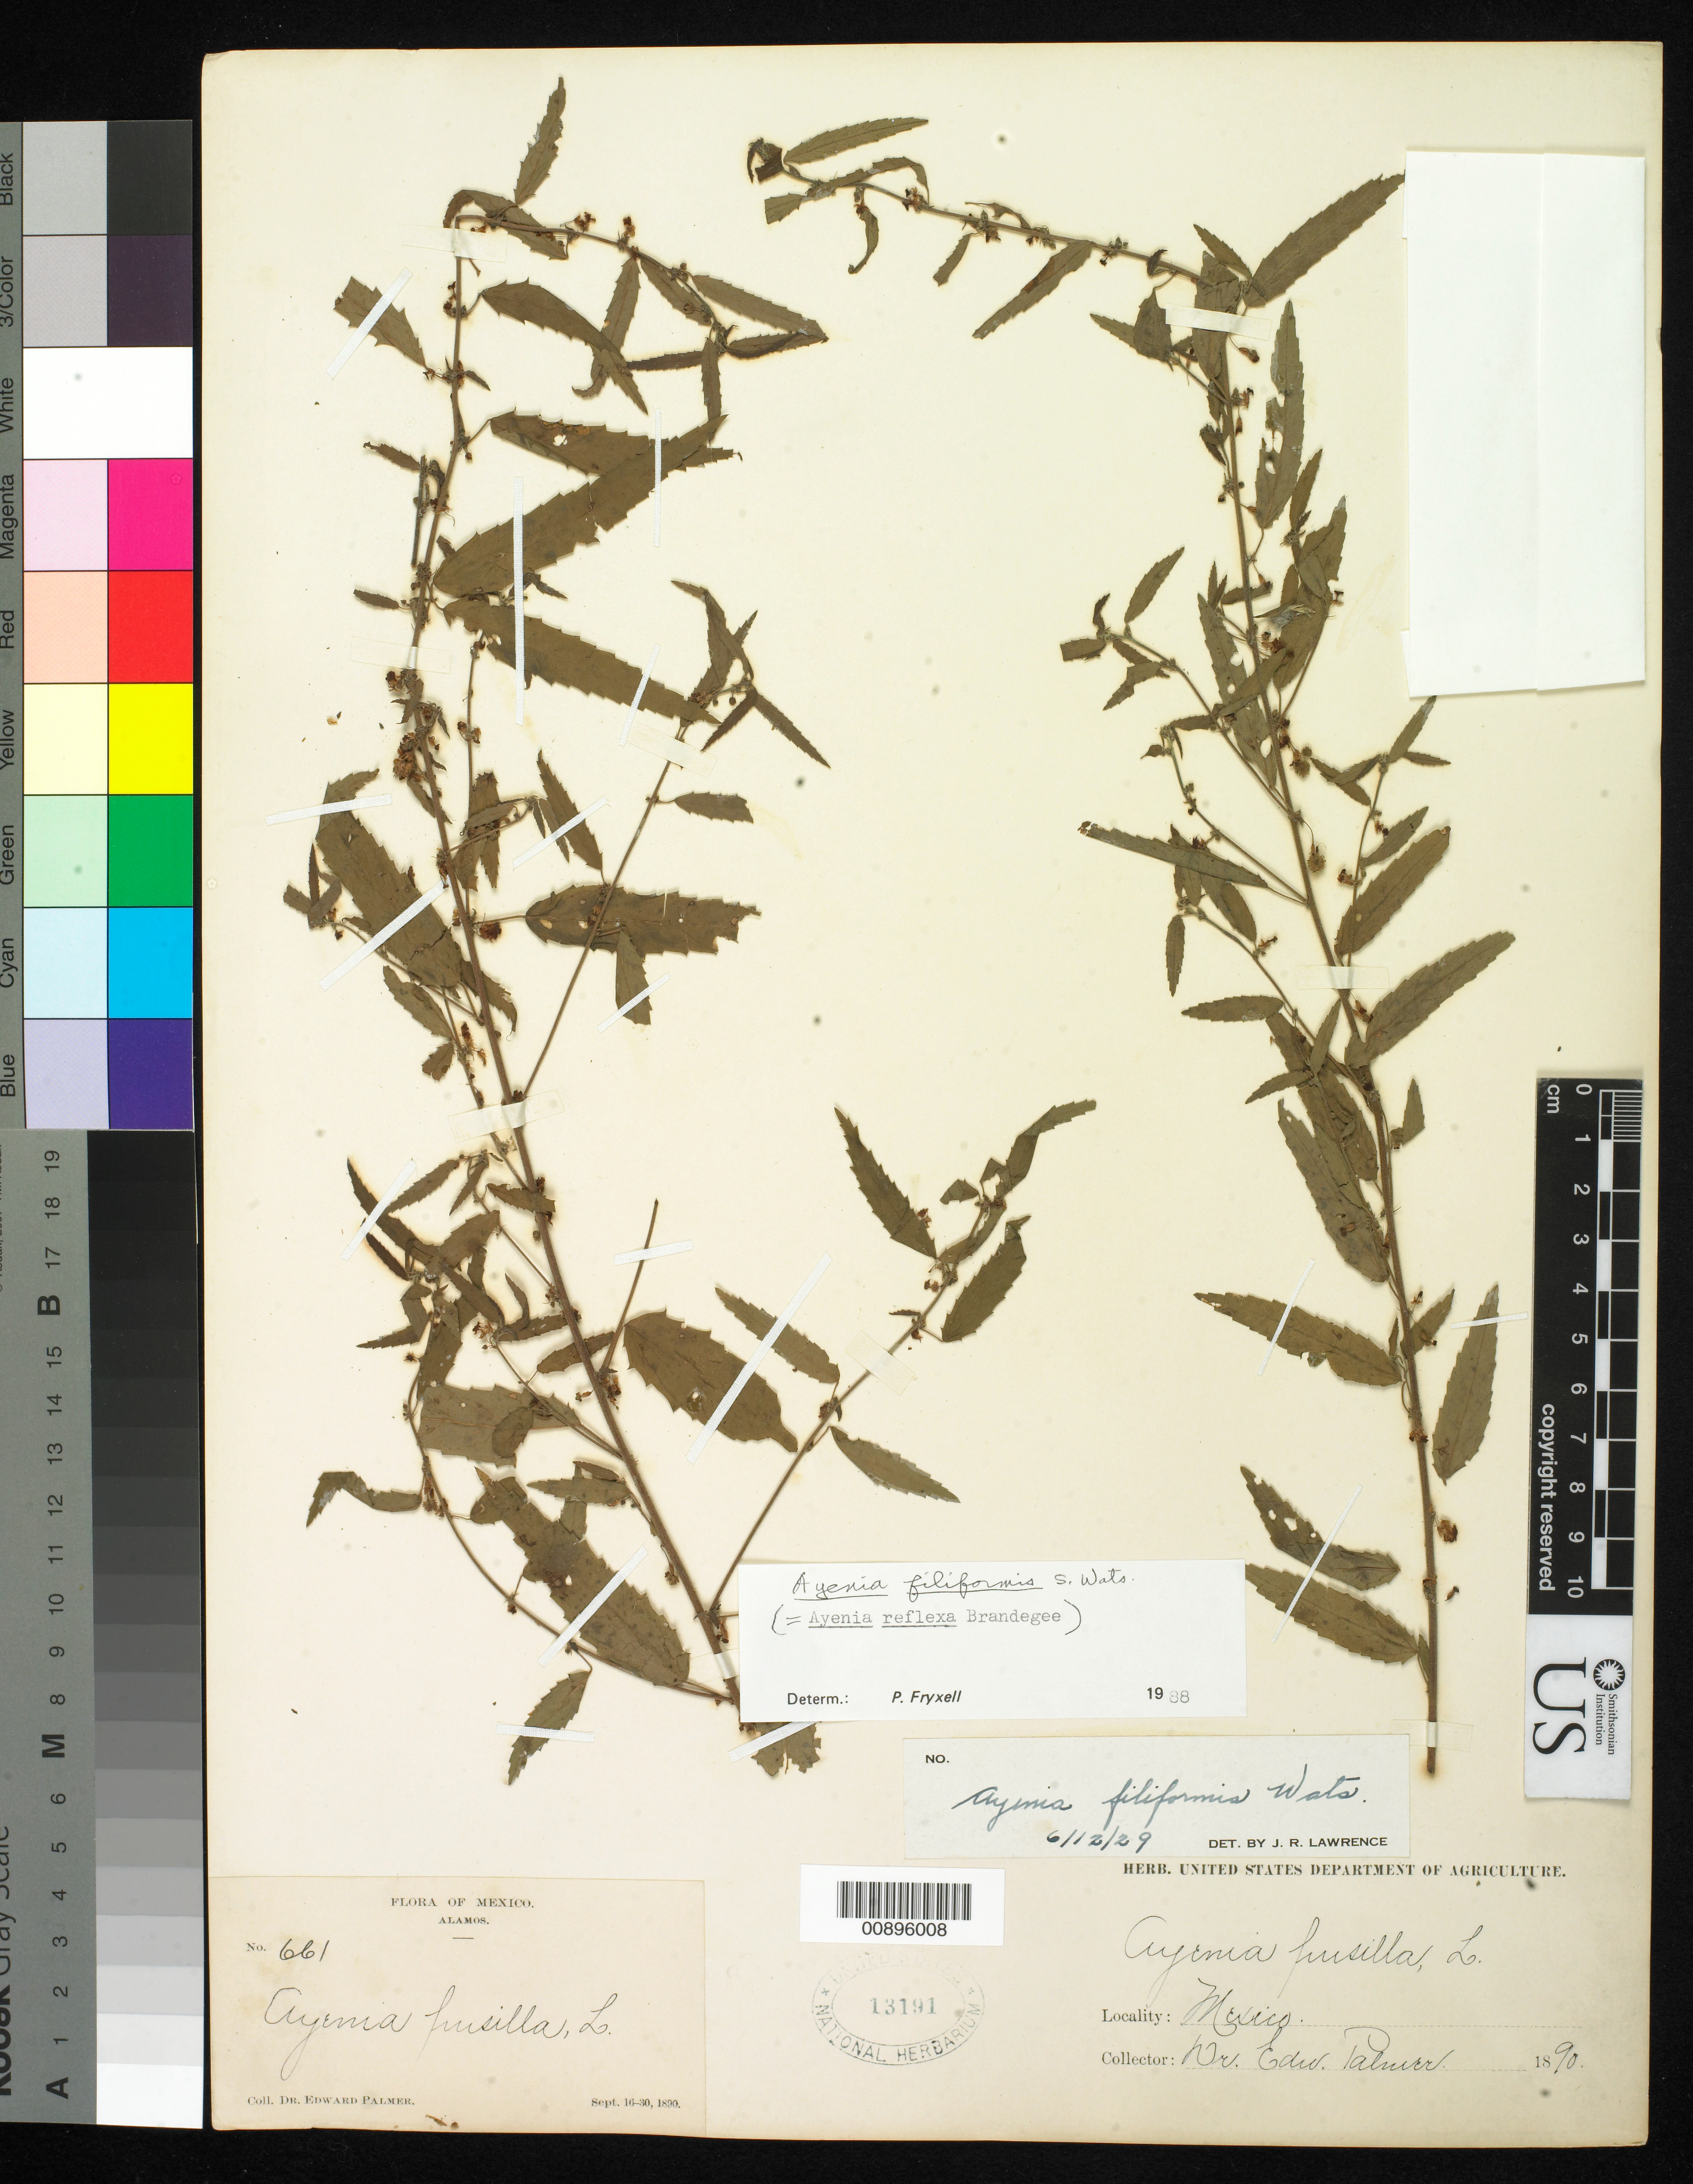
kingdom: Plantae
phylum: Tracheophyta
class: Magnoliopsida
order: Malvales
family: Malvaceae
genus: Ayenia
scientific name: Ayenia filiformis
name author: S. Watson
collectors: E. Palmer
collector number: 661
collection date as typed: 16 Sep 1890 to 30 Sep 1890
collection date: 1890-09-16/1890-09-30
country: Mexico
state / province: Sonora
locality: Alamos, Sonora.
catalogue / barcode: US 13191